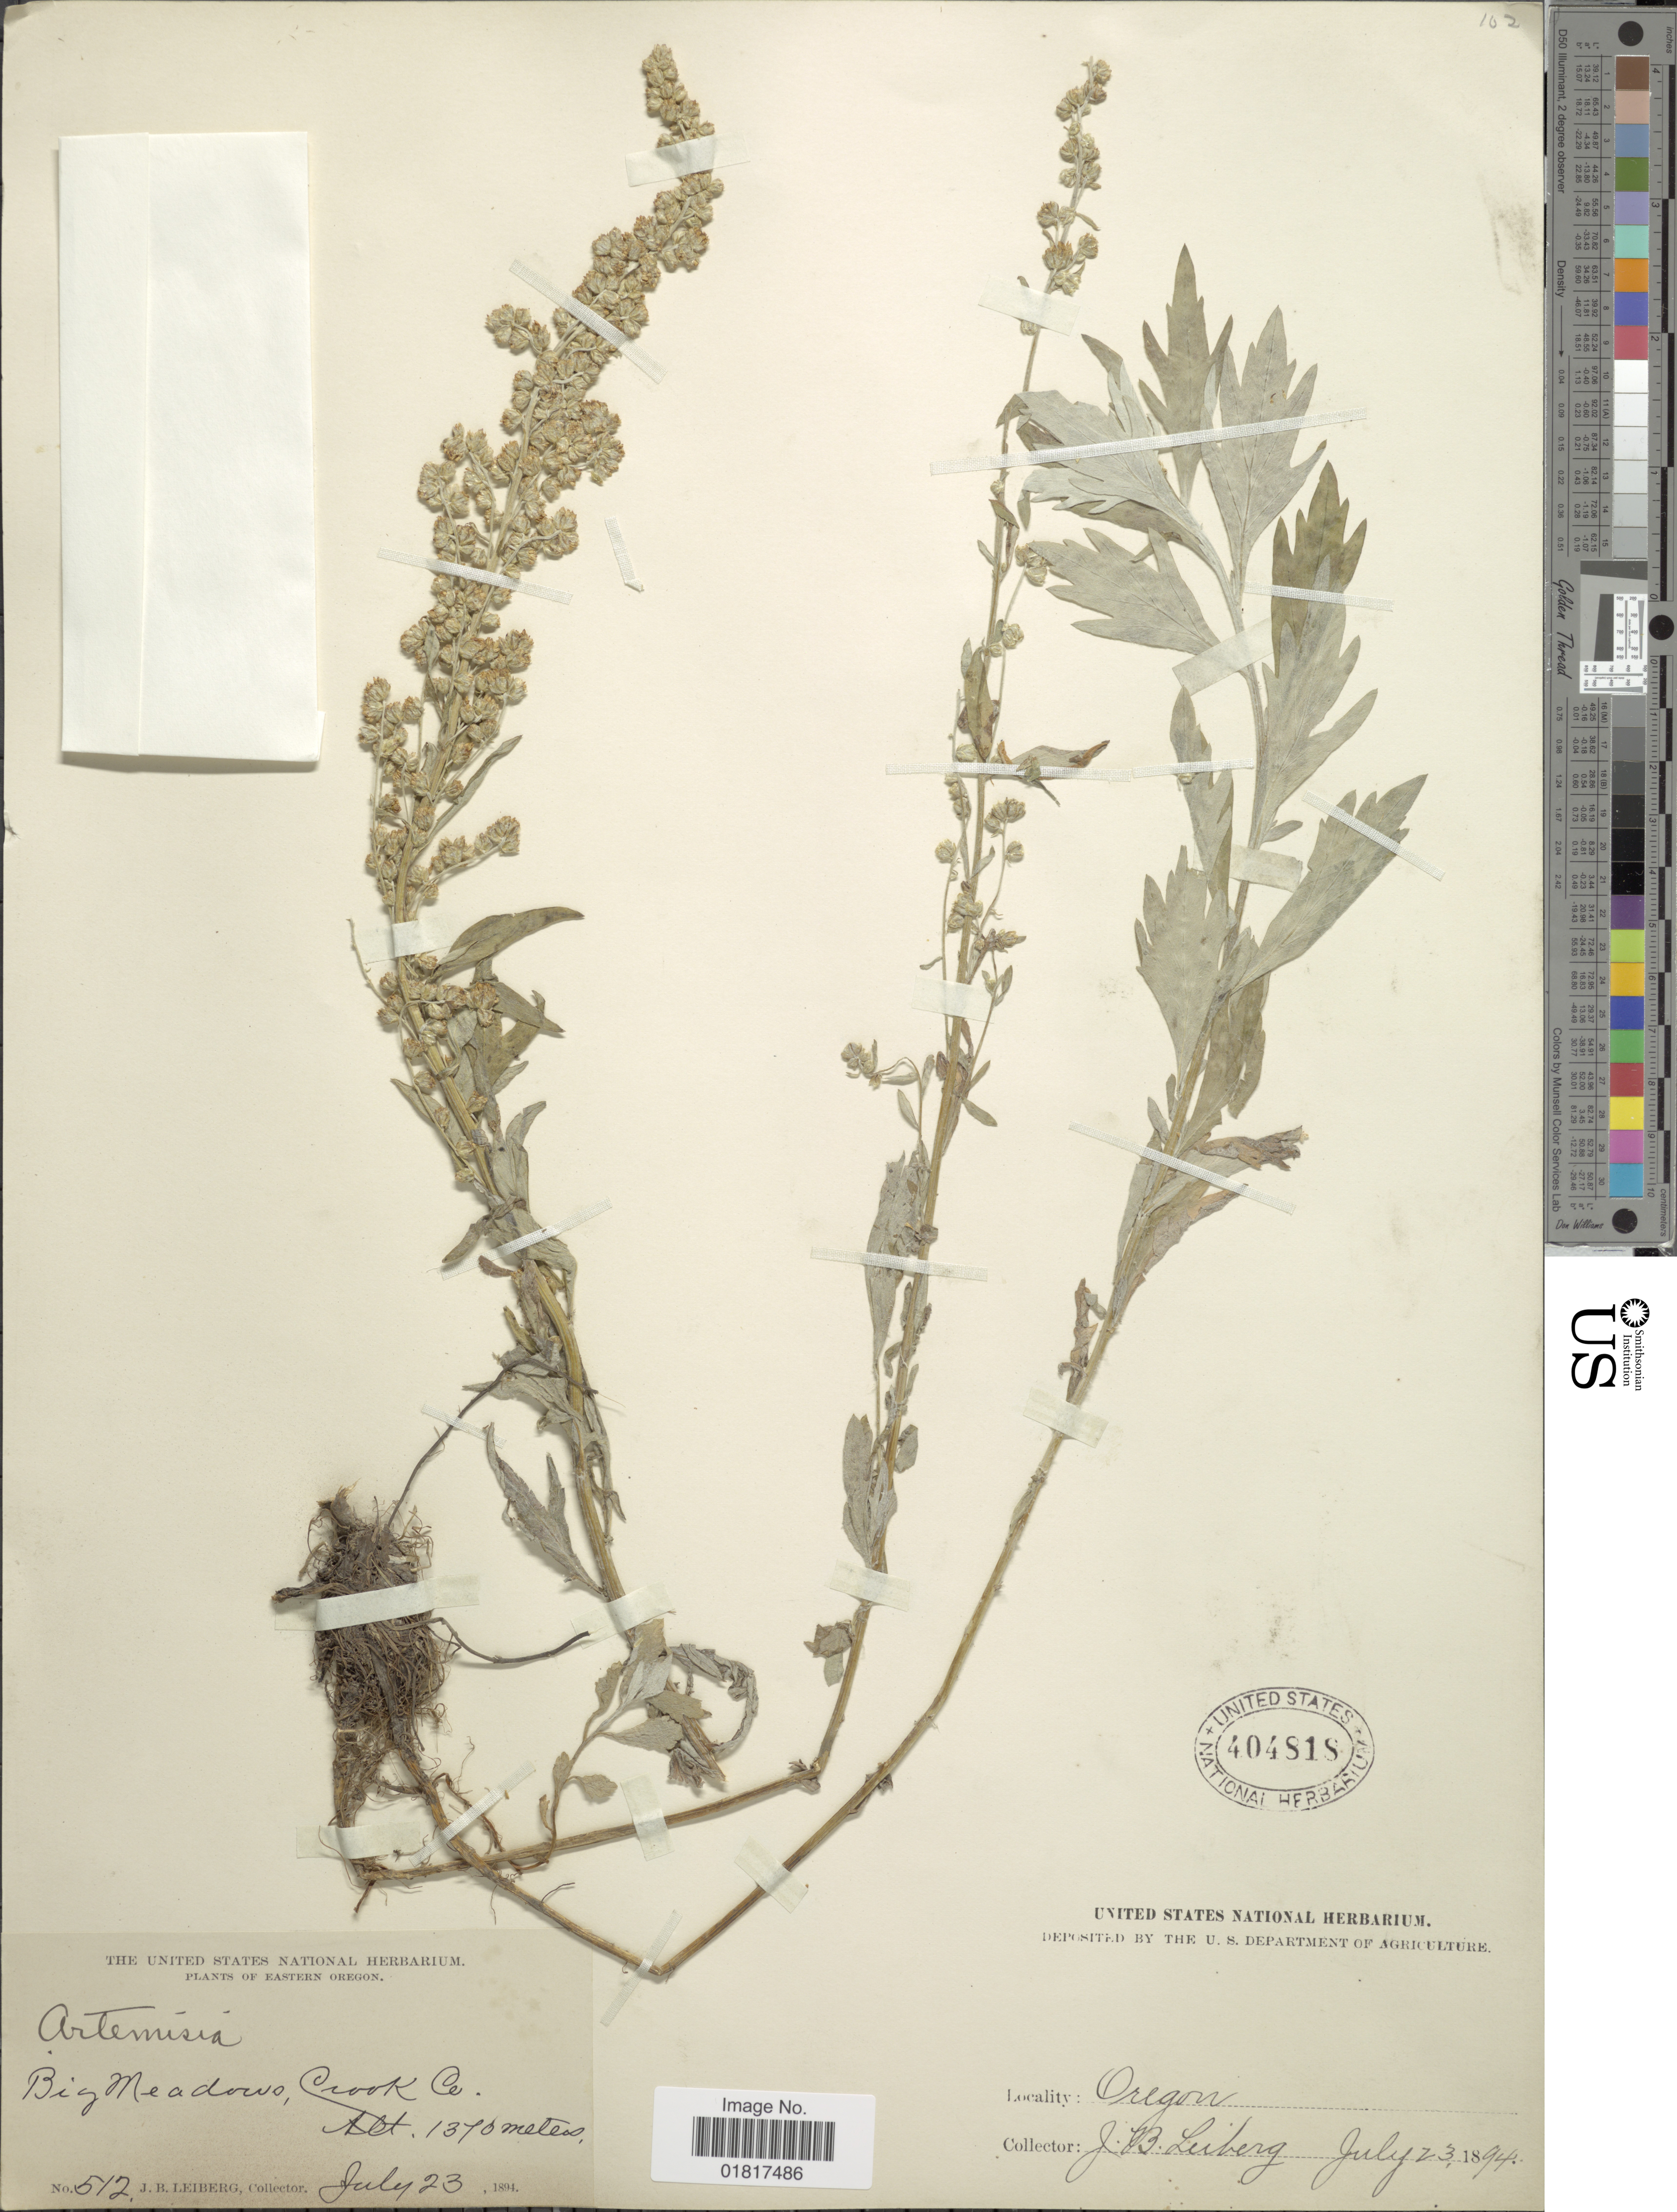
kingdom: Plantae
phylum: Tracheophyta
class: Magnoliopsida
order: Asterales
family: Asteraceae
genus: Artemisia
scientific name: Artemisia sp.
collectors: J. B. Leiberg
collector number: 512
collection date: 1894-07-23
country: United States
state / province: Oregon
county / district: Crook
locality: Eastern Oregon, Big Meadows, Crook Co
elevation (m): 1370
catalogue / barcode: US 404818